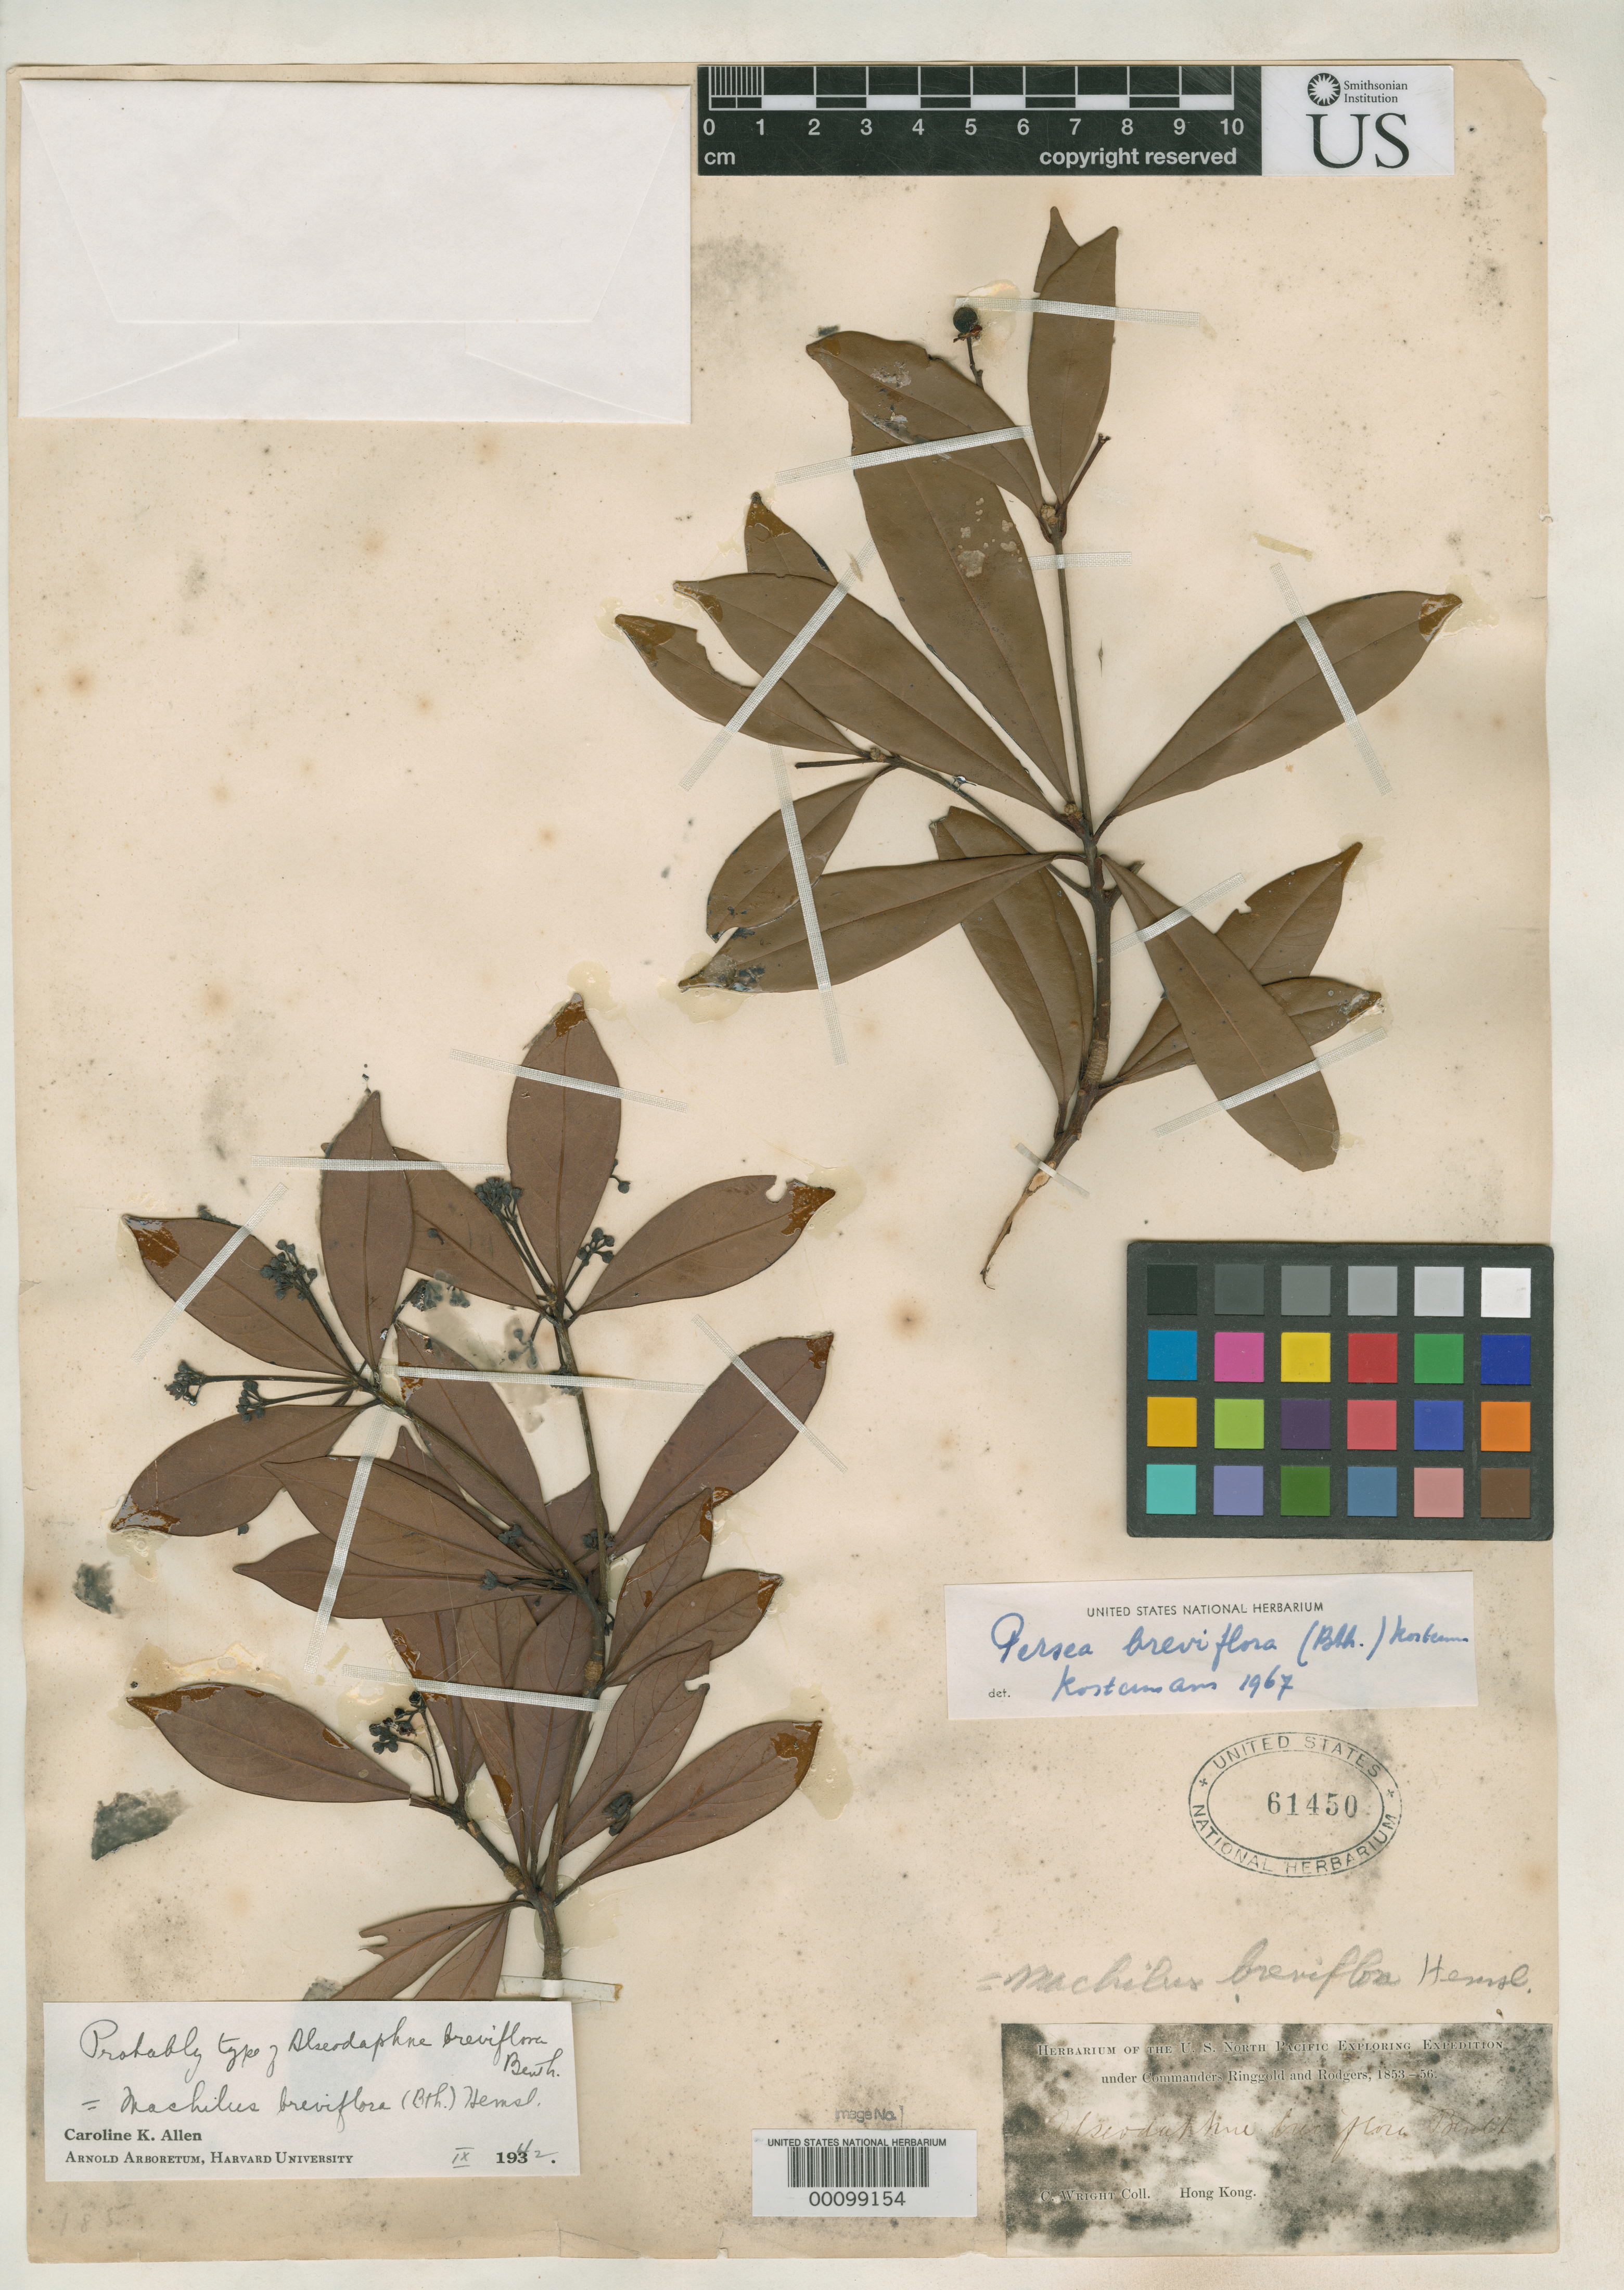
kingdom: Plantae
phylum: Tracheophyta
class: Magnoliopsida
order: Laurales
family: Lauraceae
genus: Alseodaphne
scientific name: Alseodaphne breviflora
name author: Benth.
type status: Type Collection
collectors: C. Wright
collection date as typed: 1853 to -- --- 1856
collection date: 1853/1856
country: China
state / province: Hong Kong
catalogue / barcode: US 61450